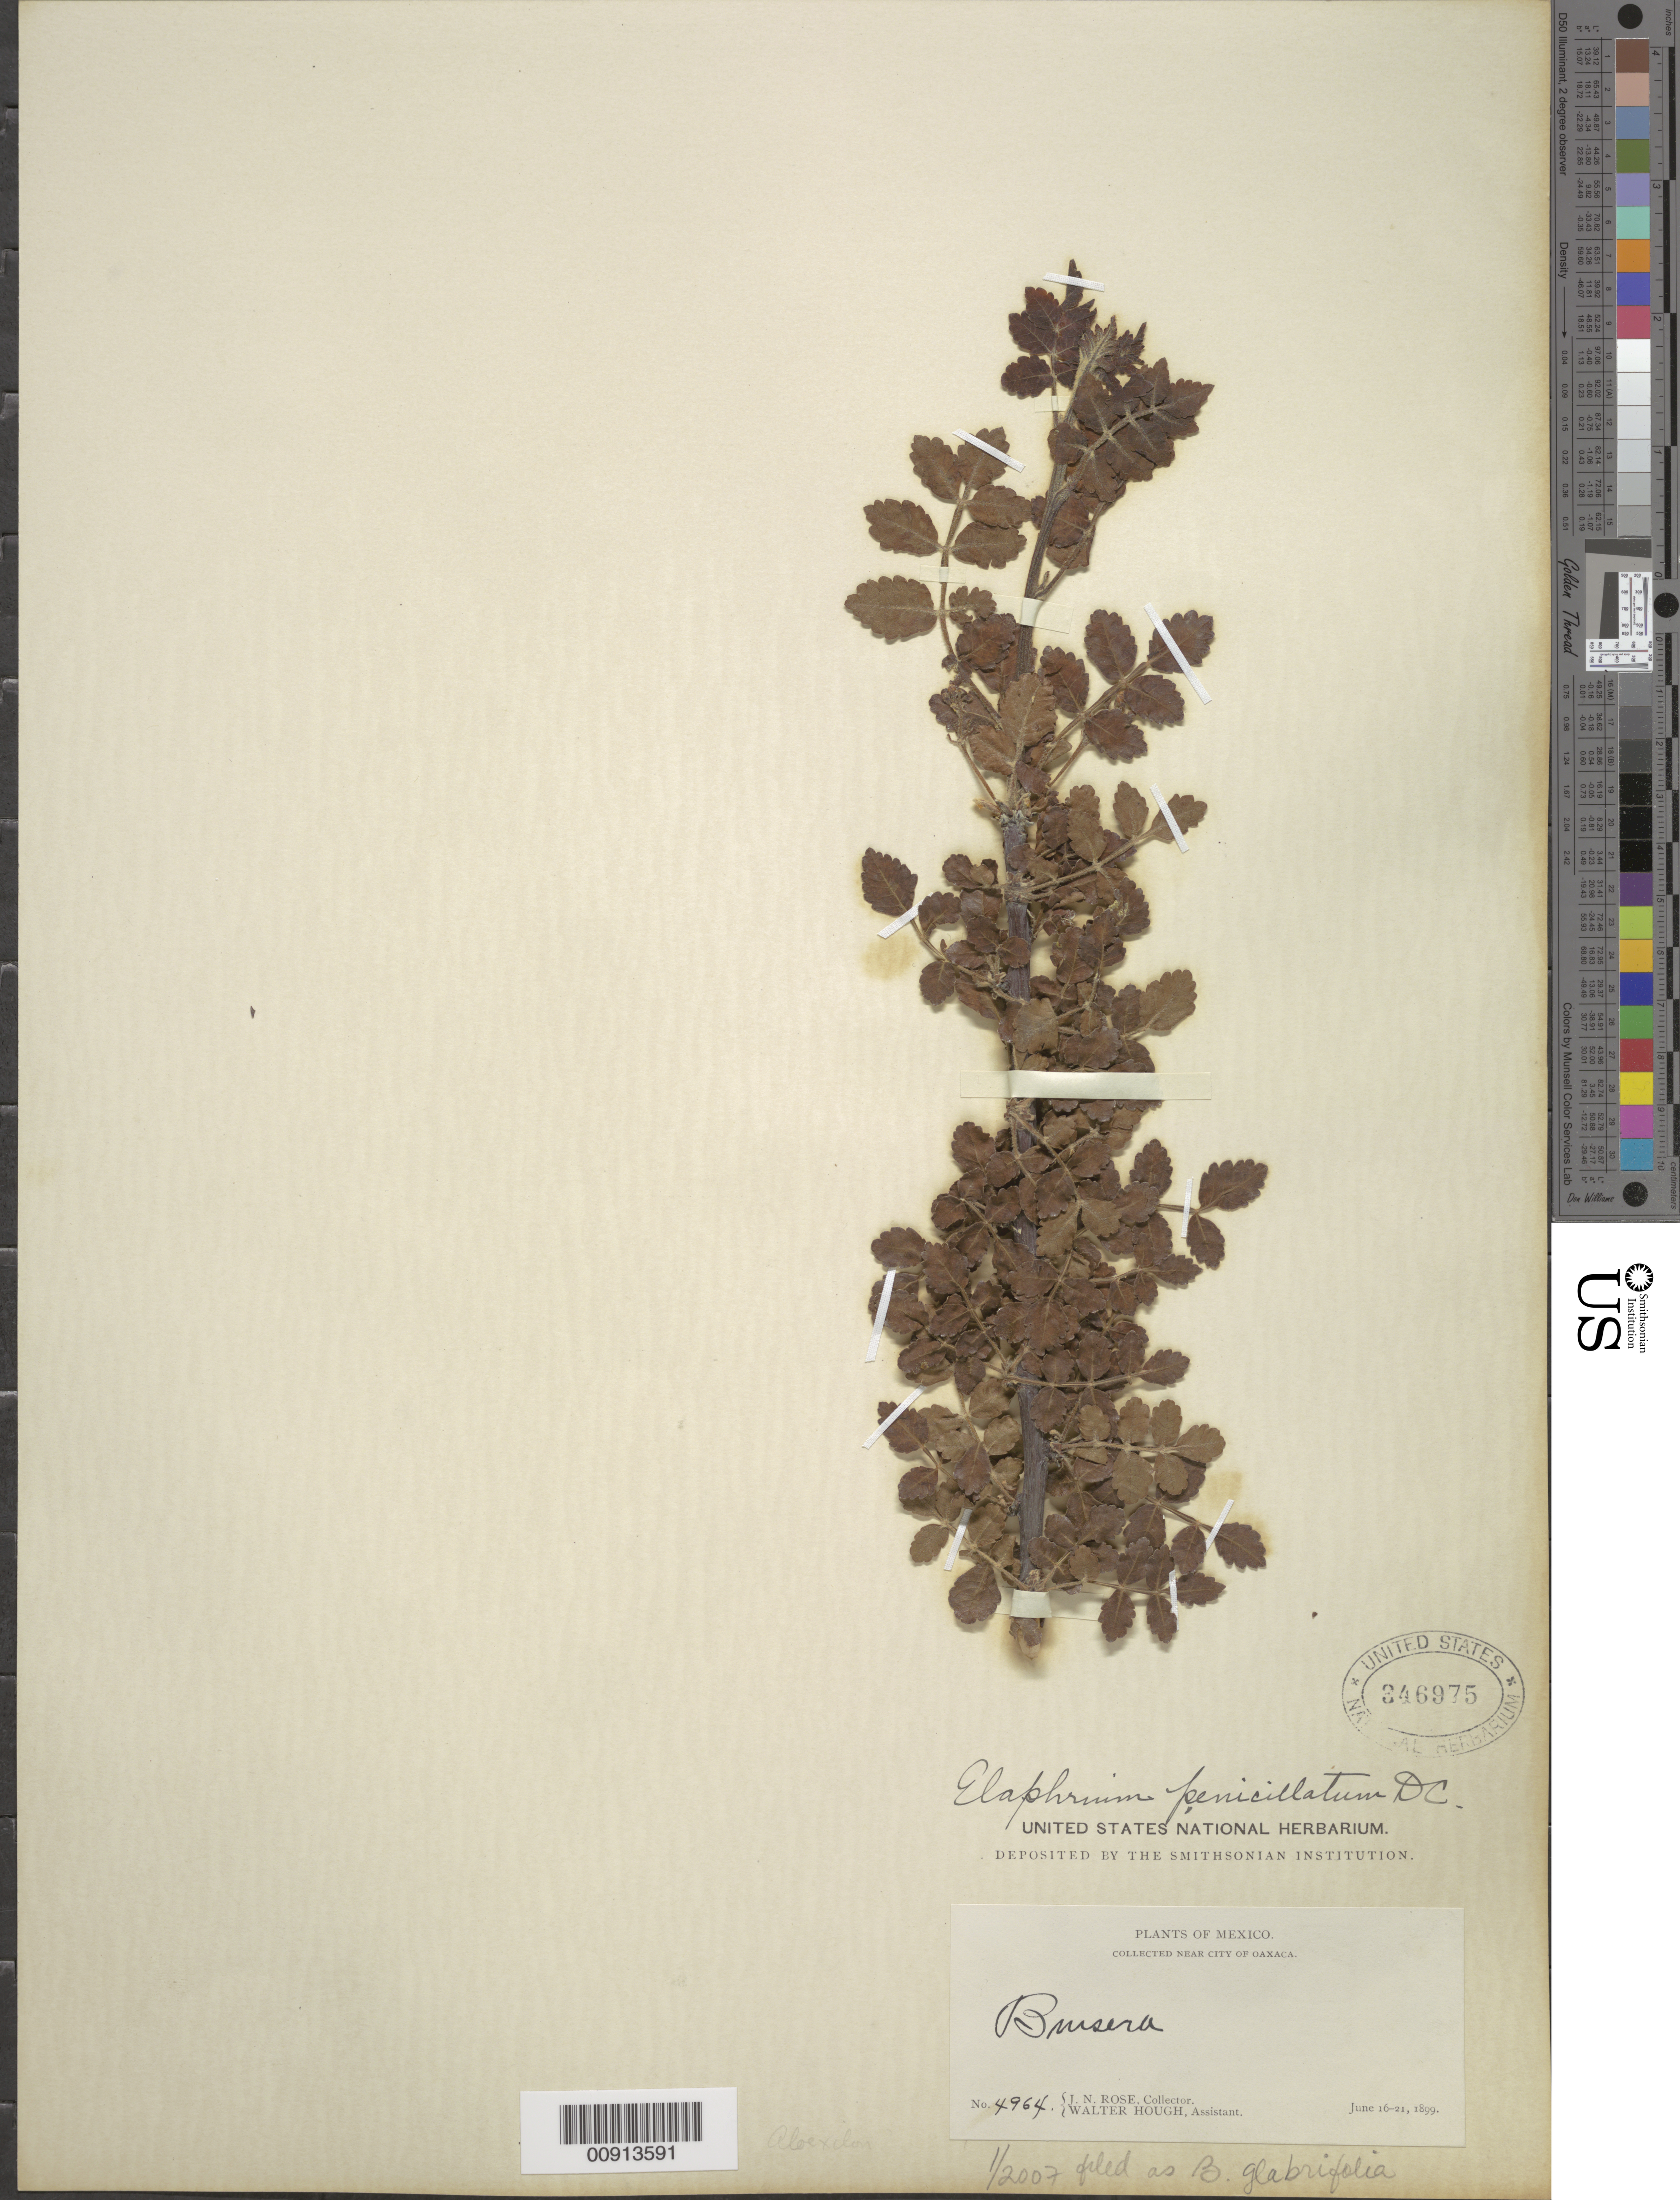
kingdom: Plantae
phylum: Tracheophyta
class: Magnoliopsida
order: Sapindales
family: Burseraceae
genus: Bursera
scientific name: Bursera glabrifolia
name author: (Kunth) Engl.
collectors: J. N. Rose & W. Hough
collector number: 4964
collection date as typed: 16 Jun 1899 to 21 Jun 1899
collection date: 1899-06-16/1899-06-21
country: Mexico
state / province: Oaxaca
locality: Near City of Oaxaca.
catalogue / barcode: US 346975